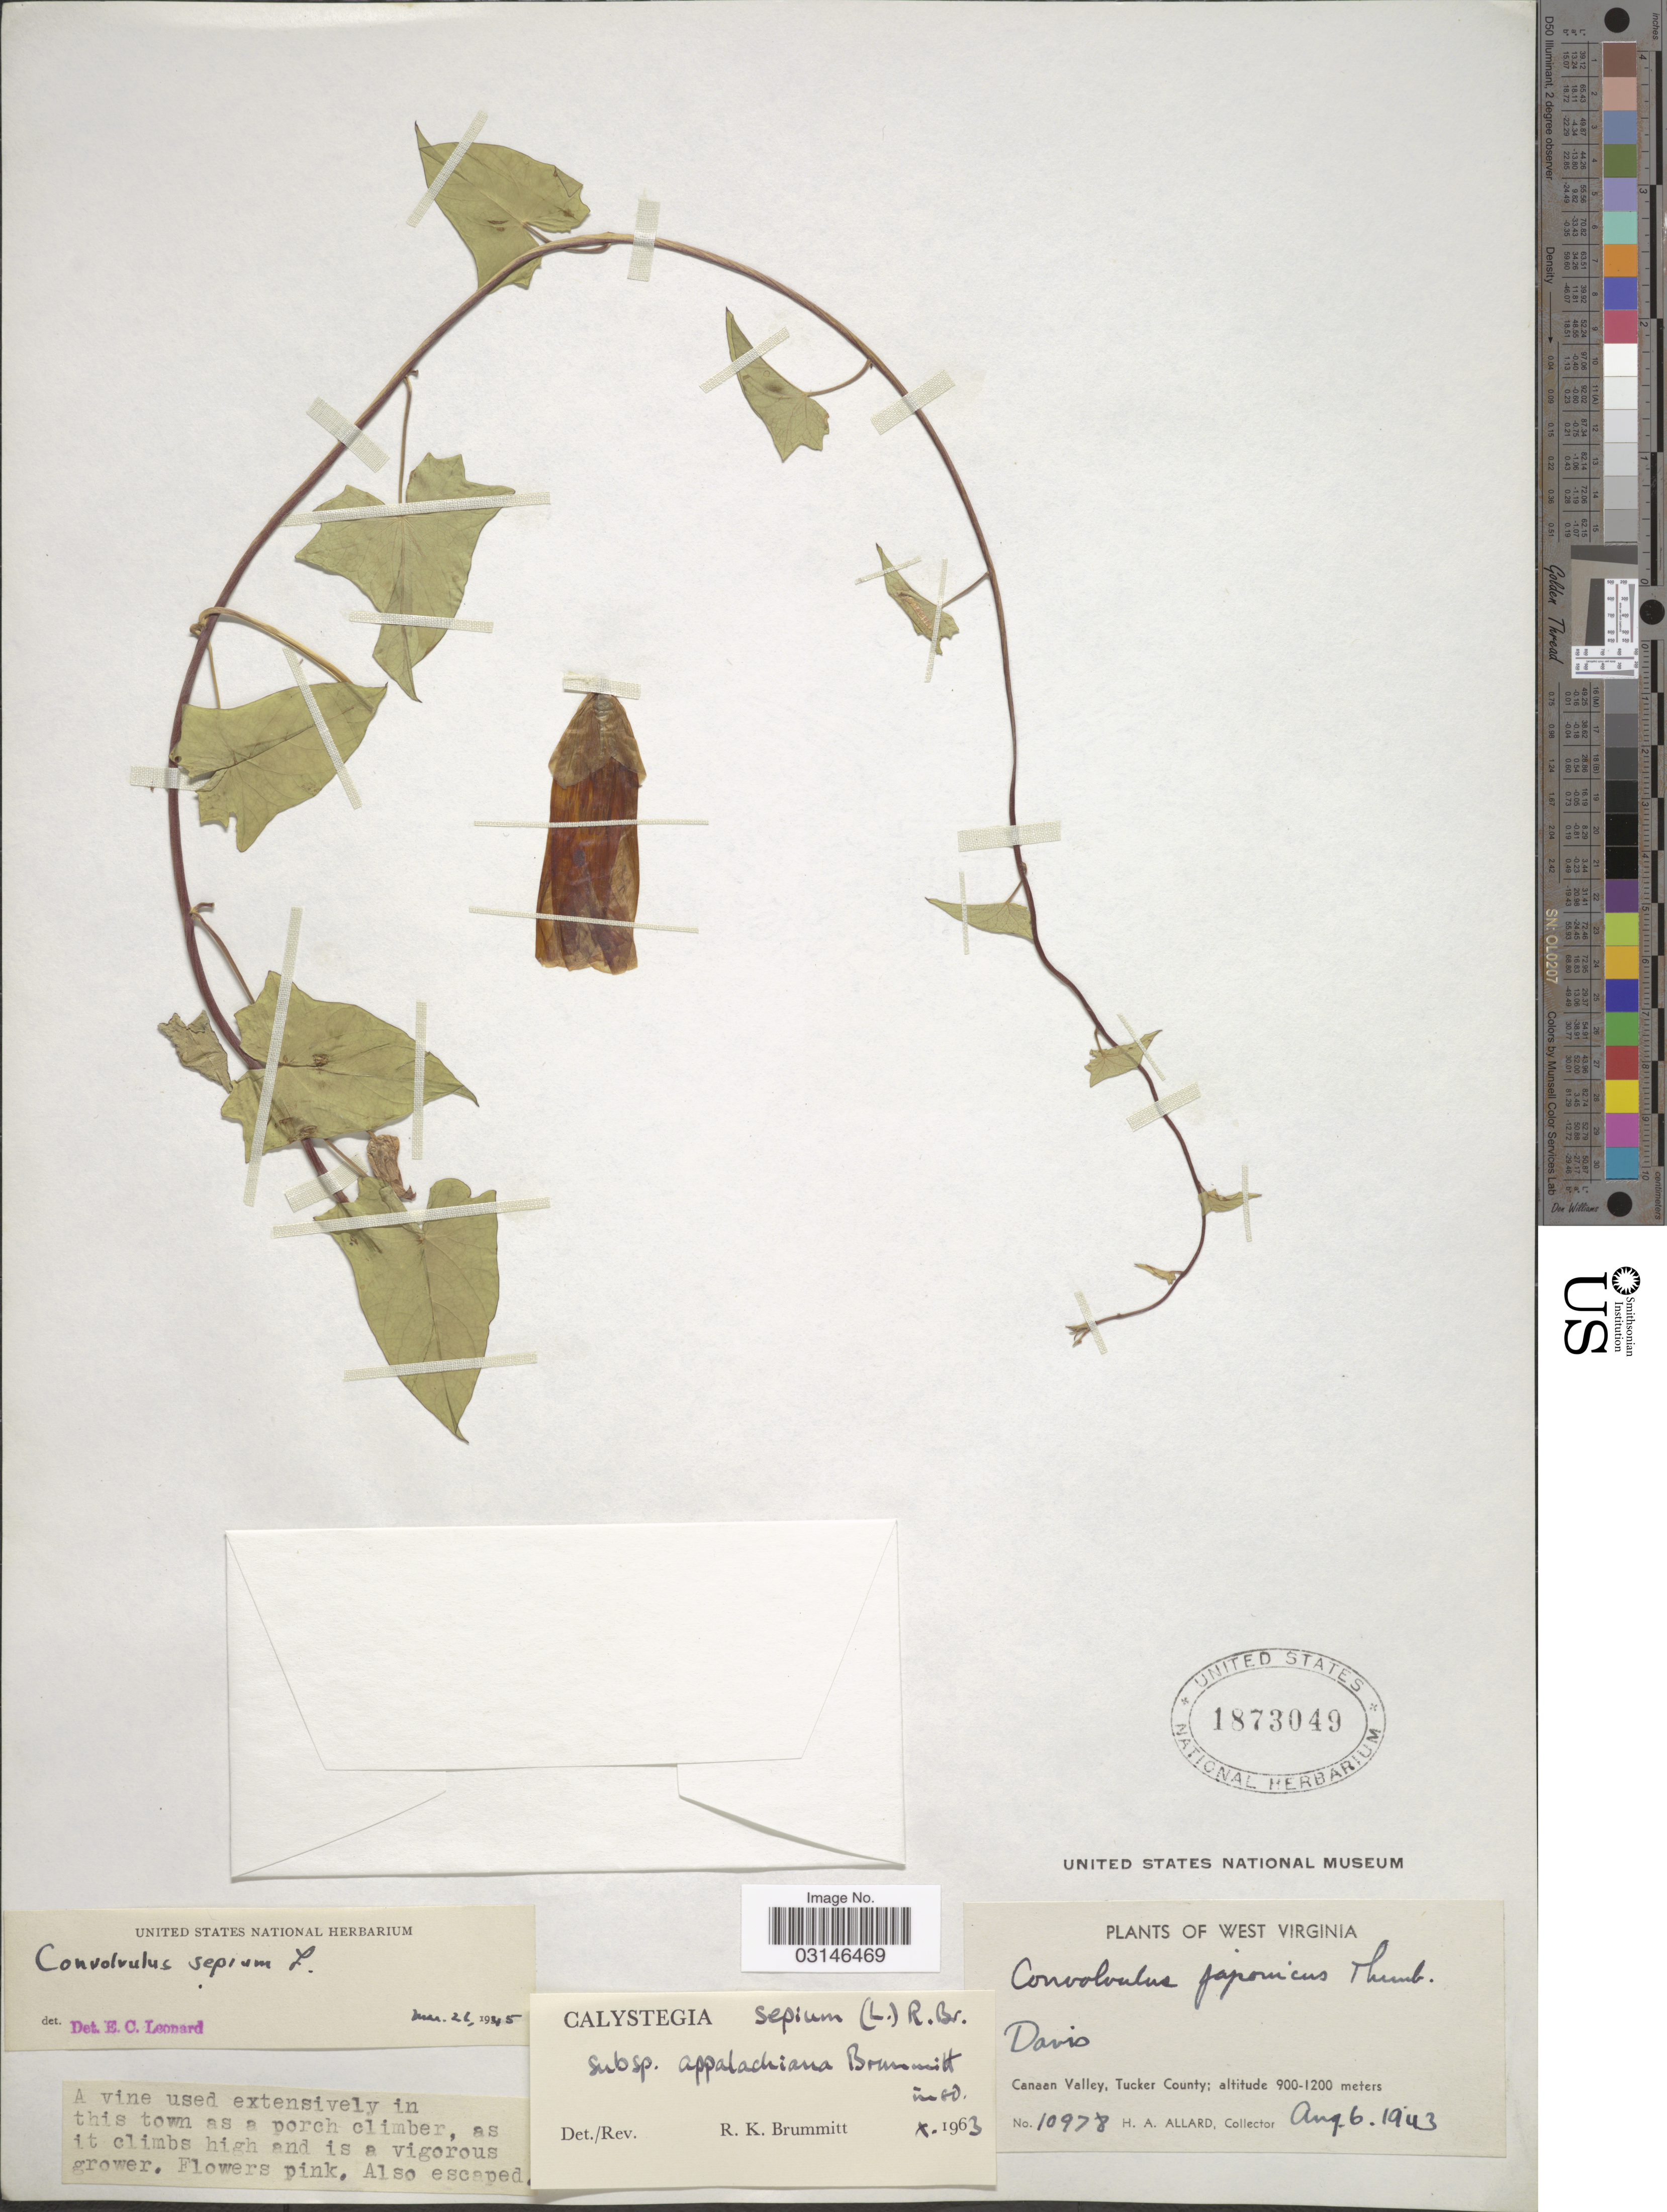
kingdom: Plantae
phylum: Tracheophyta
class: Magnoliopsida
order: Solanales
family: Convolvulaceae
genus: Calystegia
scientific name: Calystegia sepium subsp. appalachiana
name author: Brummitt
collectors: H. A. Allard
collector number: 10978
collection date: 1943-08-06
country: United States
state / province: West Virginia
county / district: Tucker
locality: Davis, Canaan Valley, Tucker County.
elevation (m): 900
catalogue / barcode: US 1873049